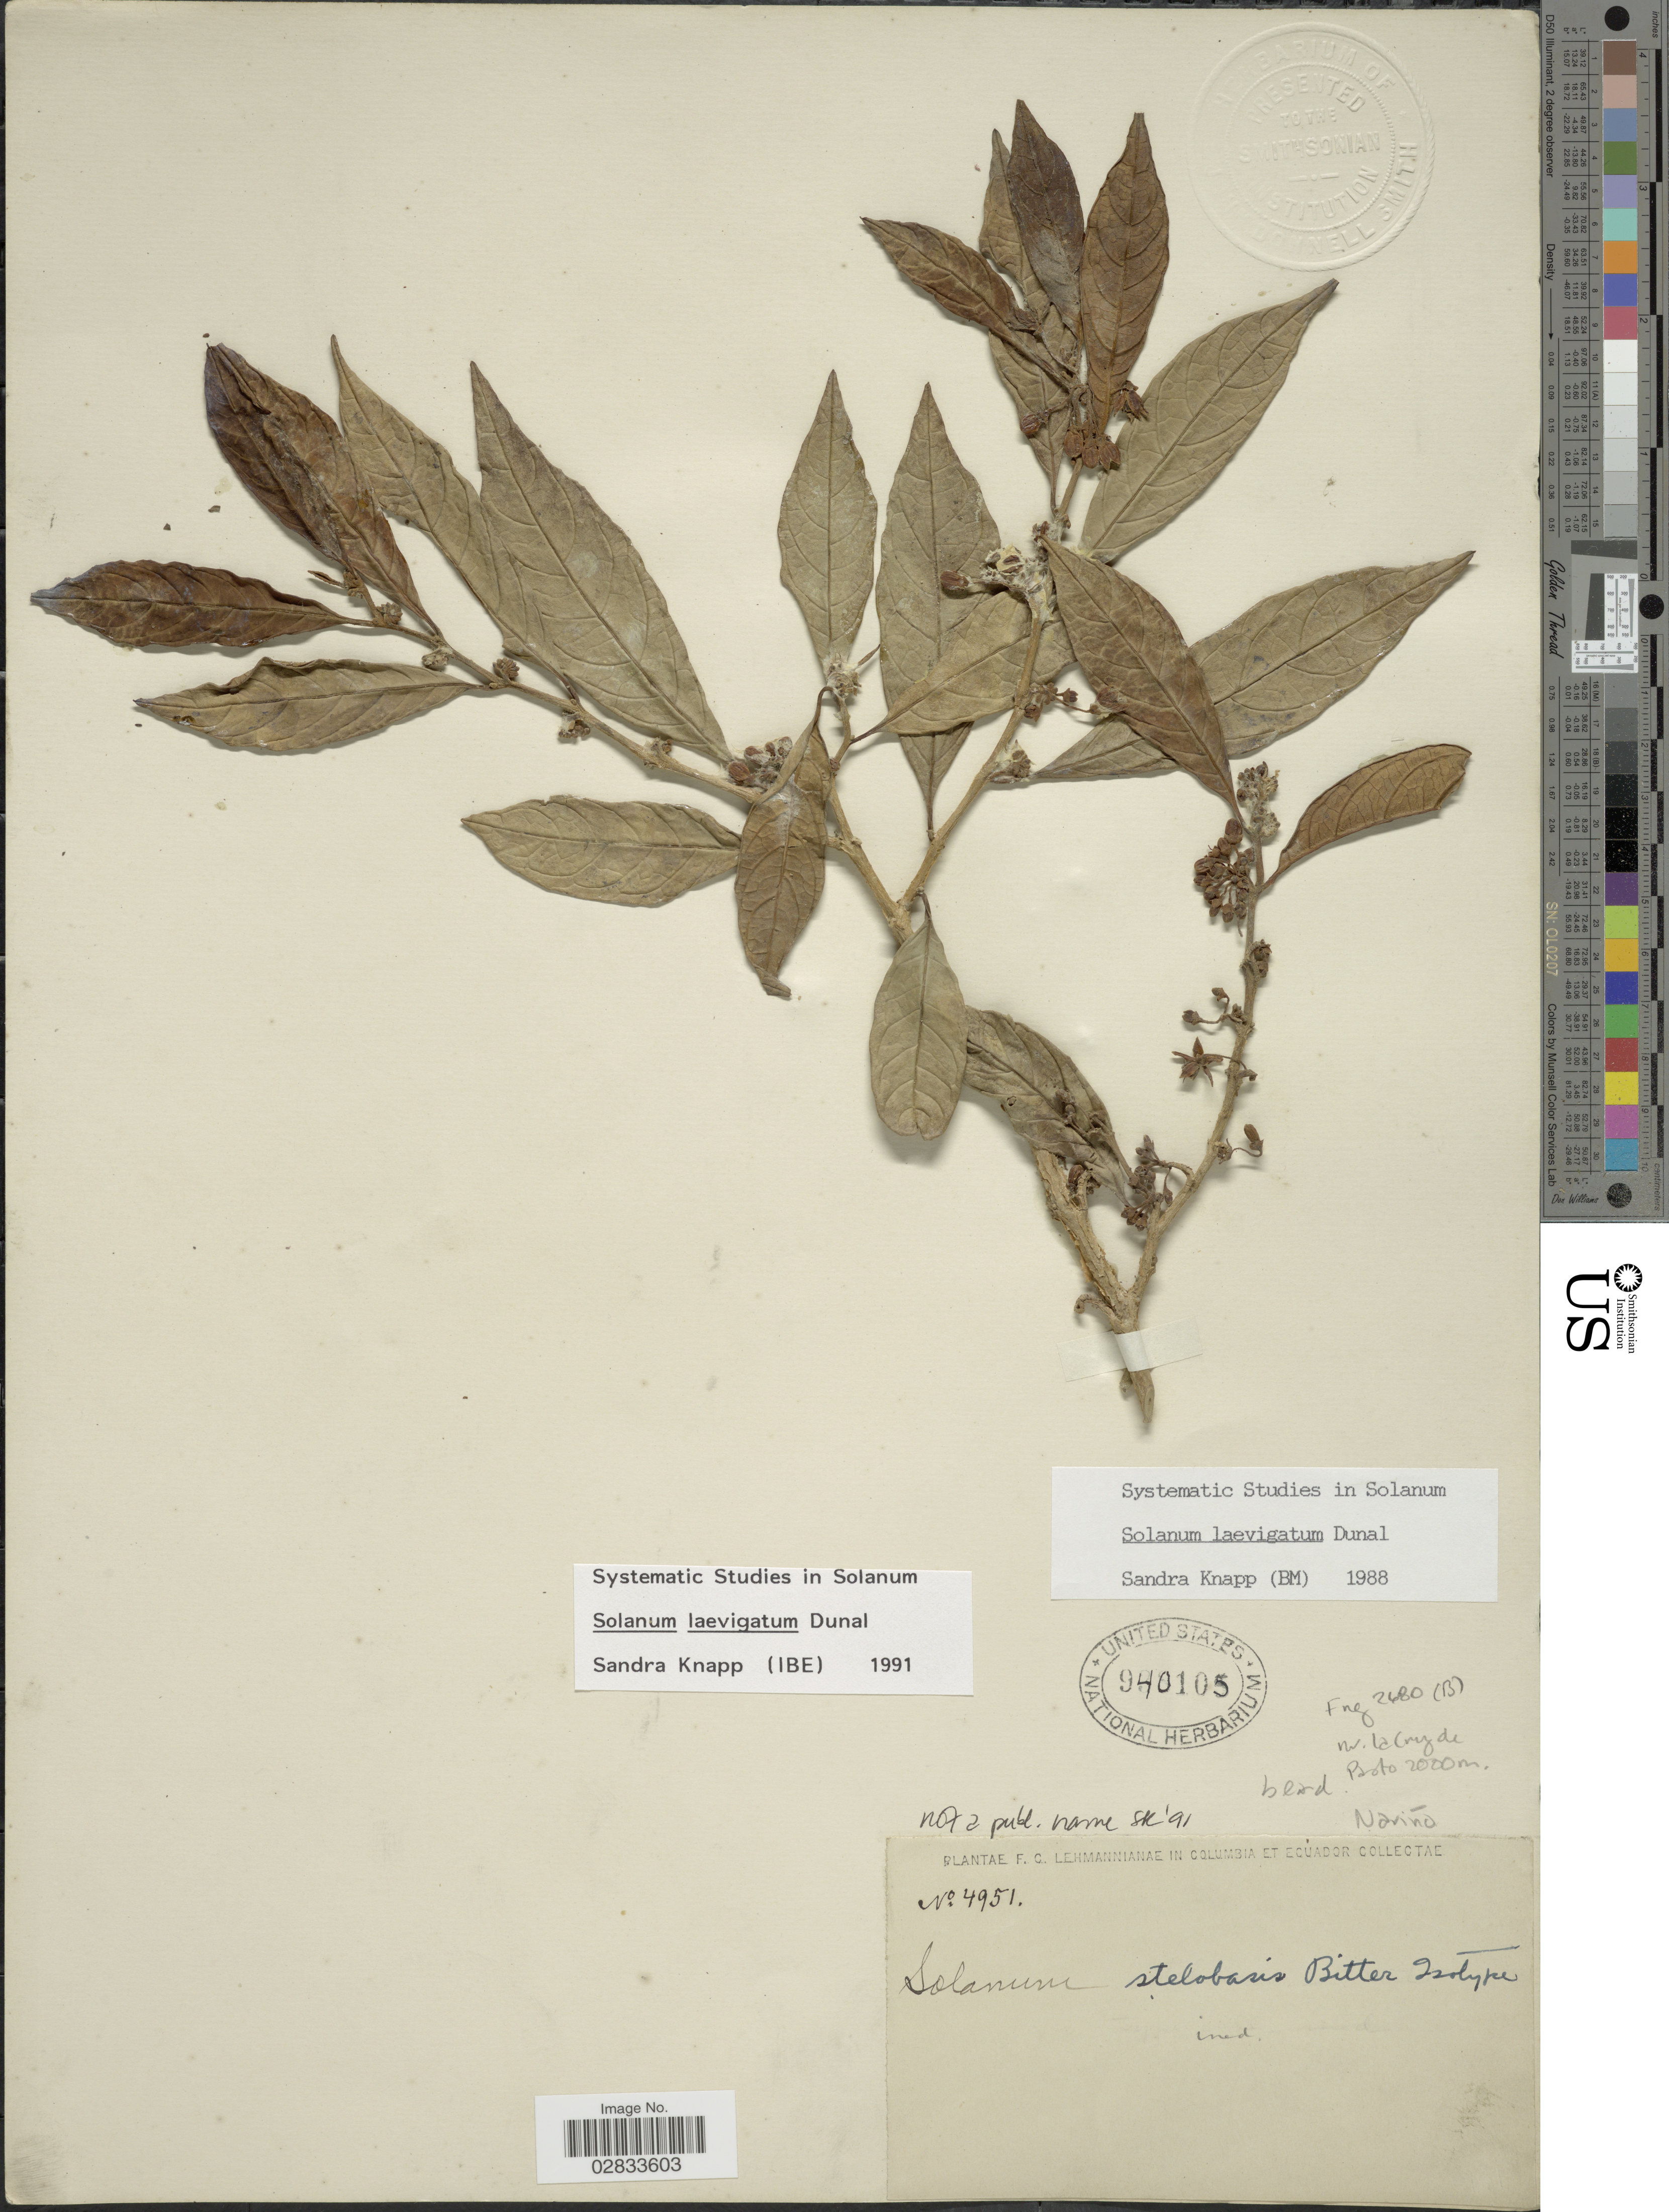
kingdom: Plantae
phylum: Tracheophyta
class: Magnoliopsida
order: Solanales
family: Solanaceae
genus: Solanum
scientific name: Solanum laevigatum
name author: Dunal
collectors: F. C. Lehmann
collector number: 4951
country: Colombia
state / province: Nariño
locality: In Columbia et Ecuador.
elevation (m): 2000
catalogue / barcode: US 940105